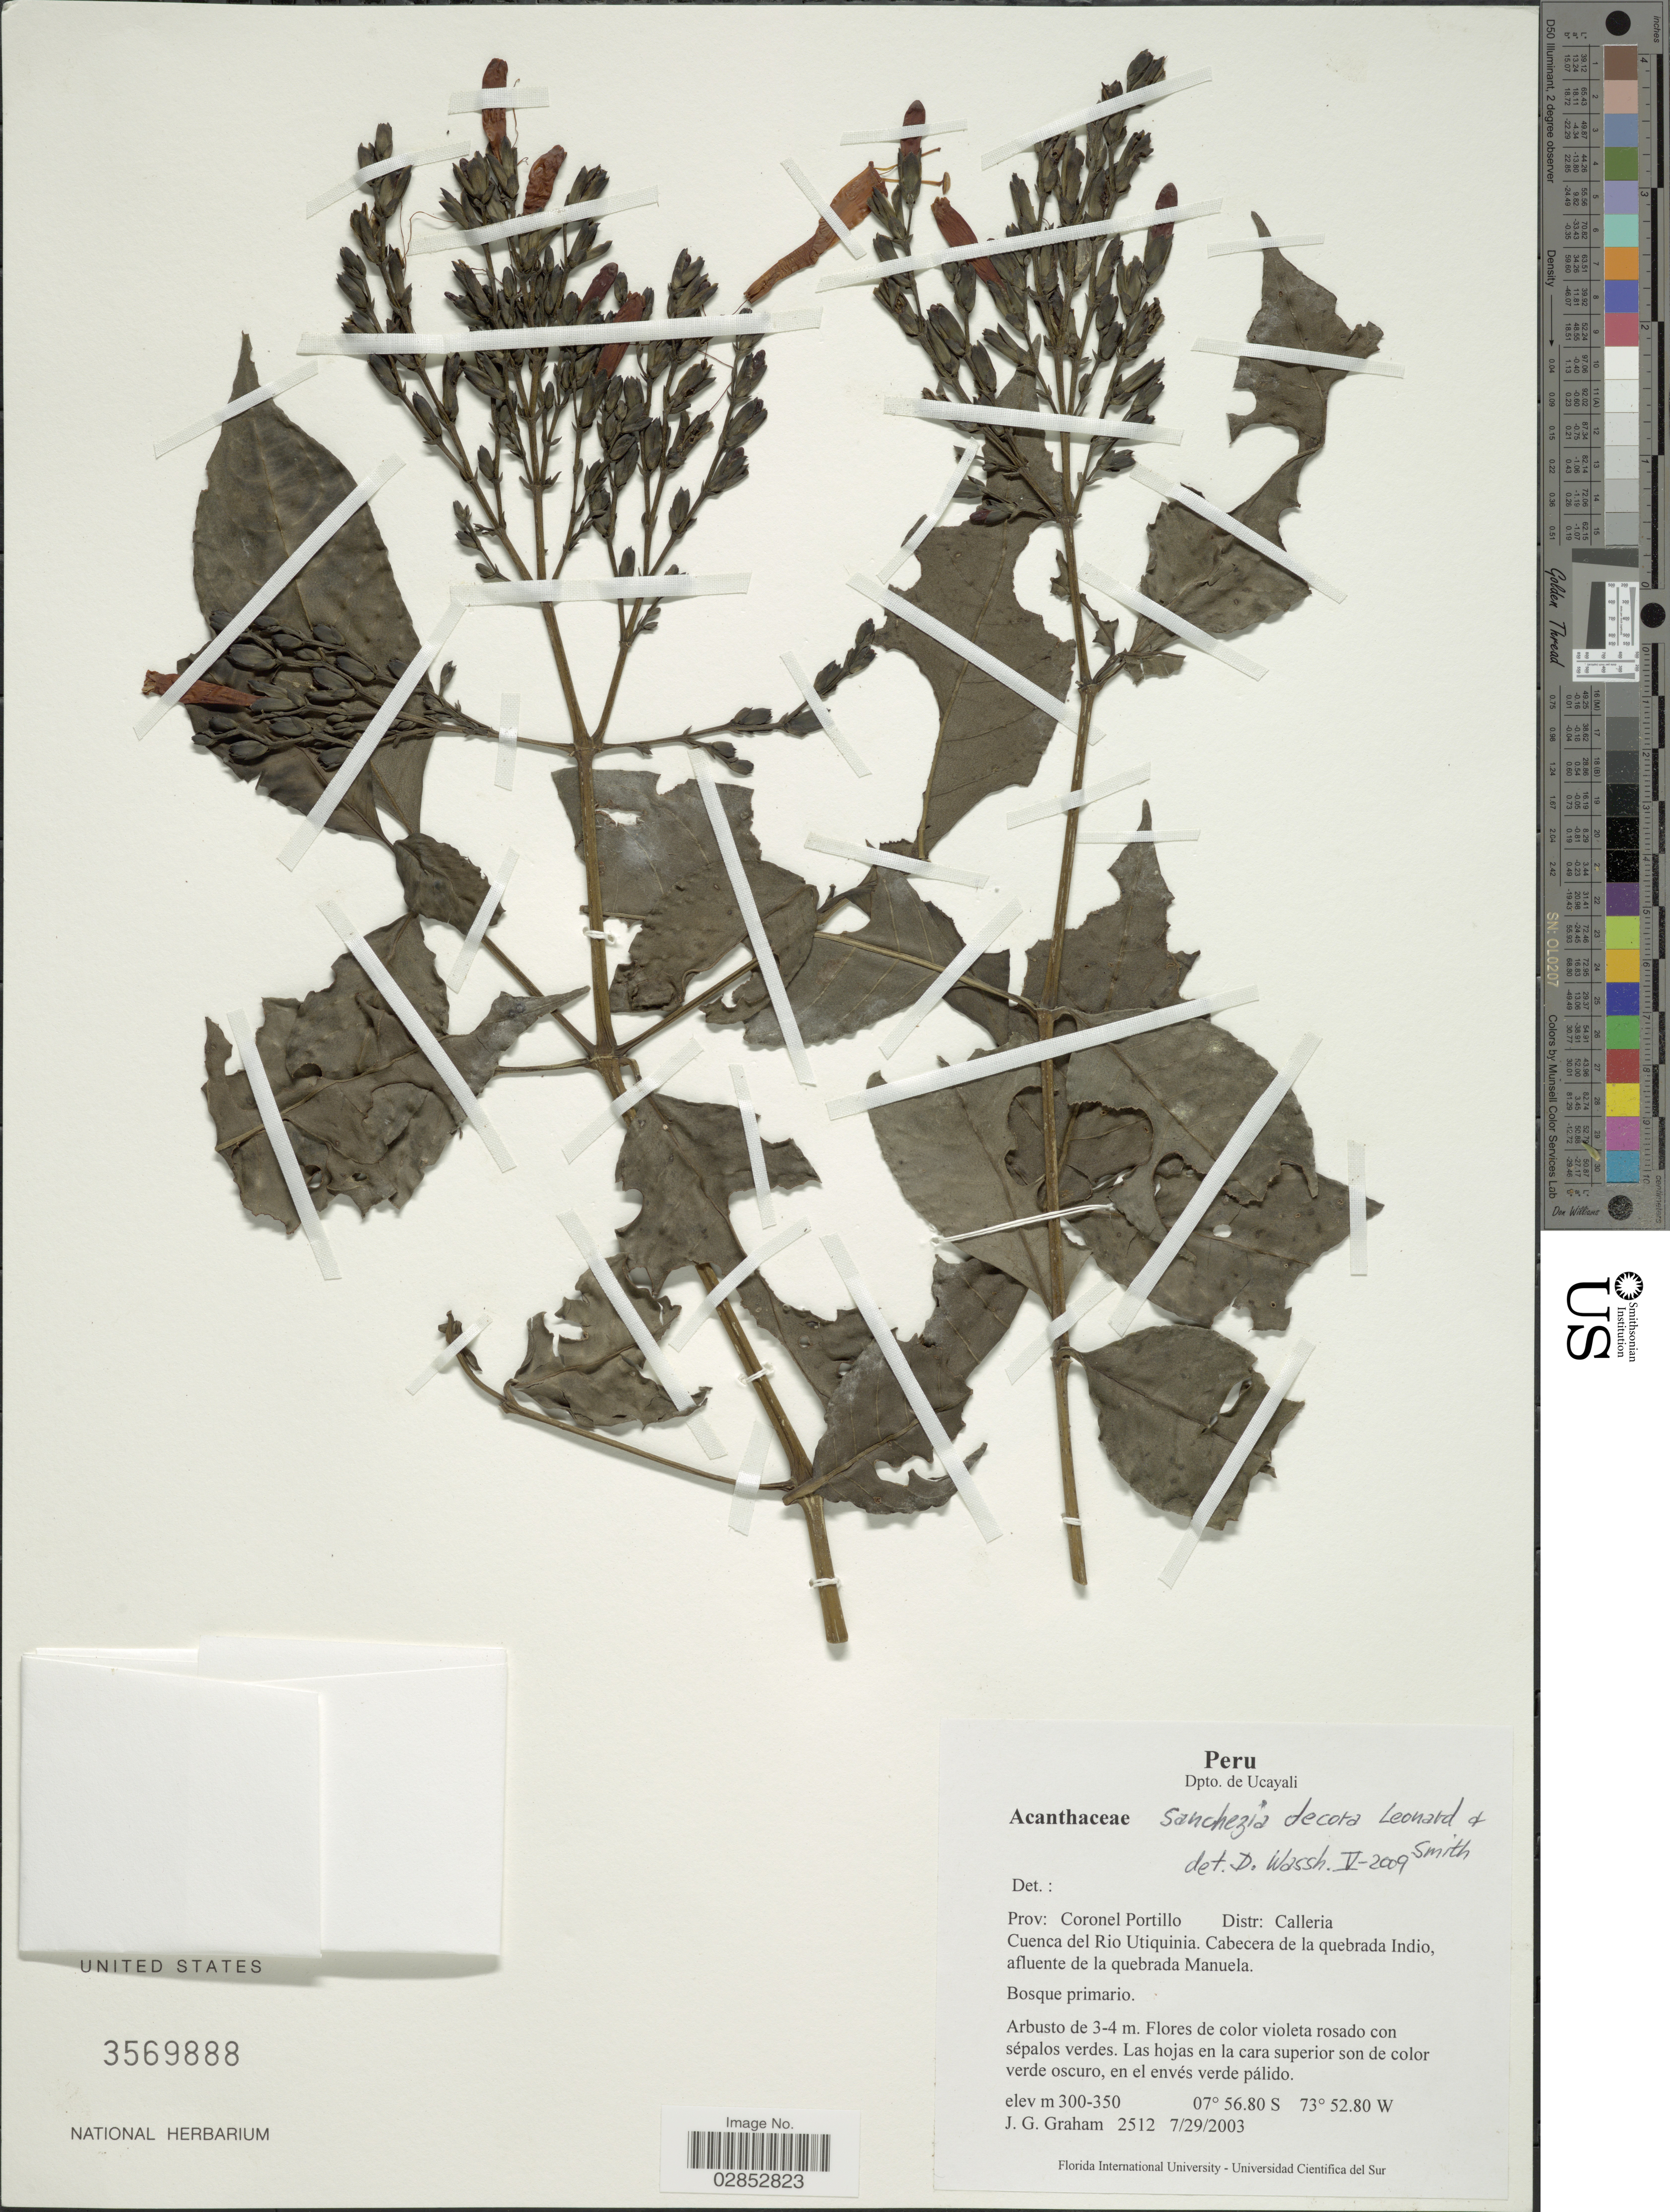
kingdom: Plantae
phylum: Tracheophyta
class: Magnoliopsida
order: Lamiales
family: Acanthaceae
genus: Sanchezia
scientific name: Sanchezia scandens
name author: (Lindau) Leonard & L.B. Sm.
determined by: Azevedo, Igor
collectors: J. Graham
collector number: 2512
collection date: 2003-07-29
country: Peru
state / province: Ucayali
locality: Dpto. de Ucayali. Prov: Coronel Portillo. Distr: Calleria. Cuenca del Rio Utiquinia. Cabecera de la quebrada Indio, afluente de la quebrada Manuela.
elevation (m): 300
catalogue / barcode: US 3569888